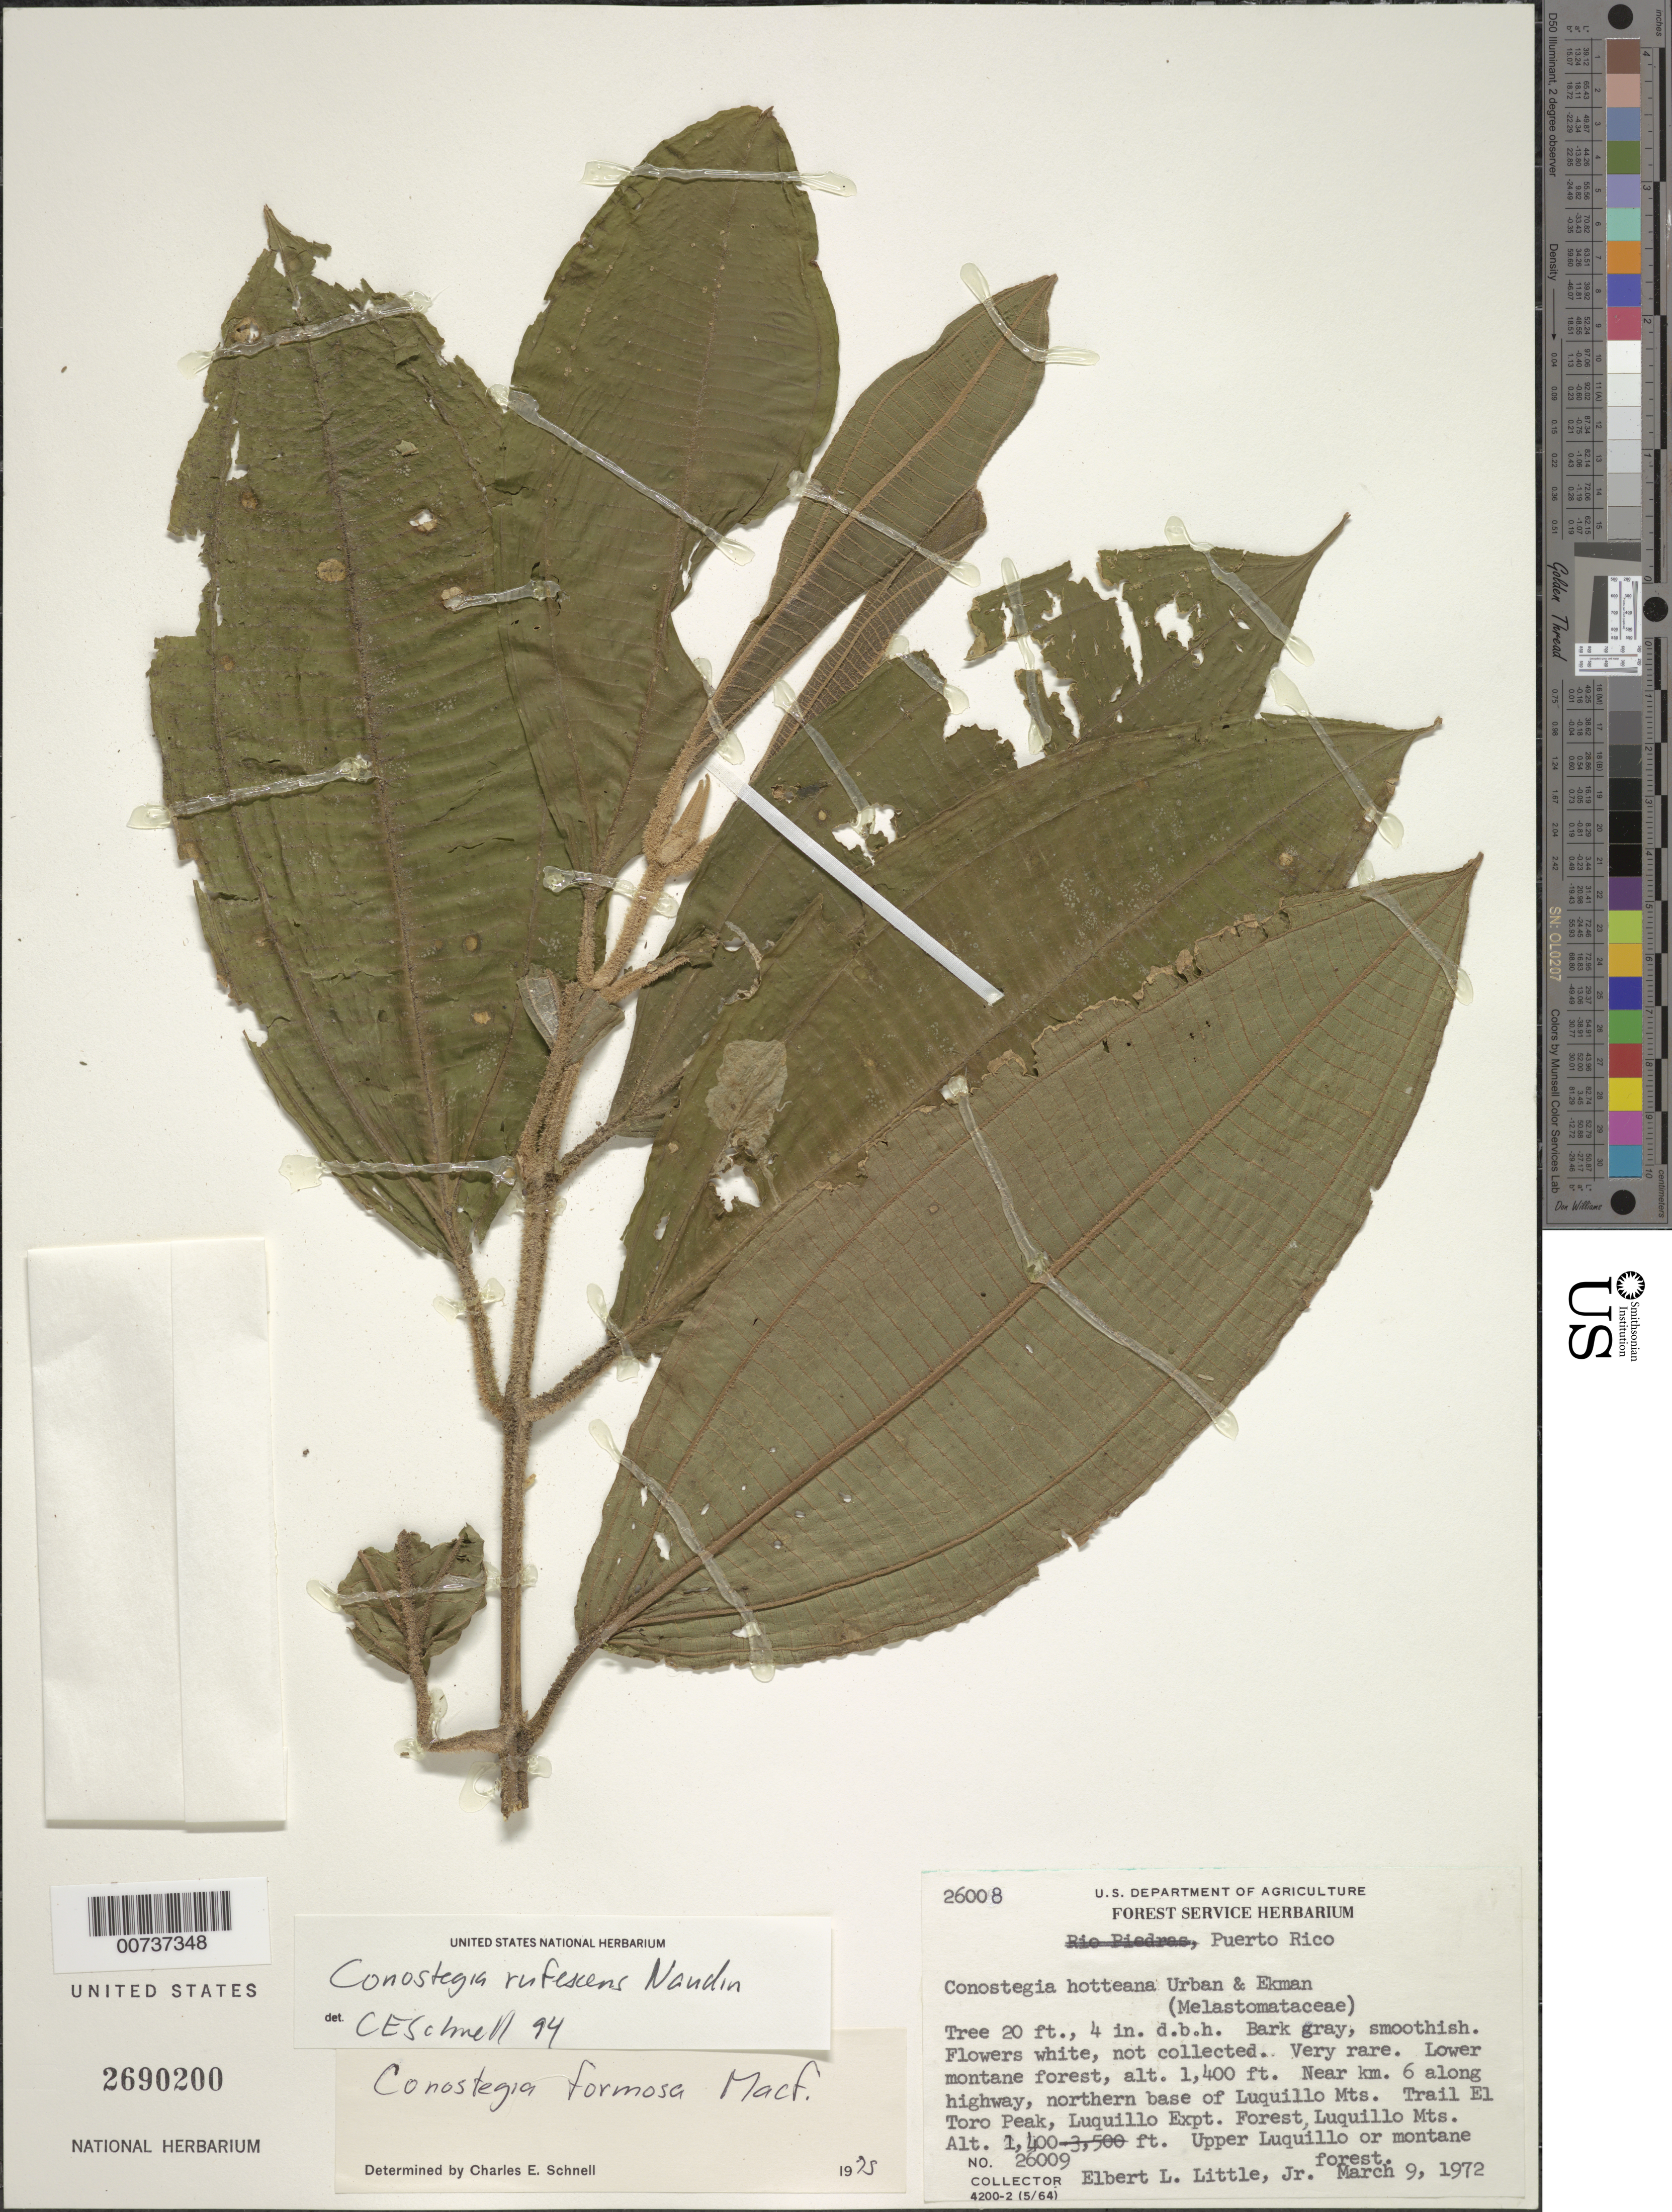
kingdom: Plantae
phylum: Tracheophyta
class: Magnoliopsida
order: Myrtales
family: Melastomataceae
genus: Conostegia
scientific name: Conostegia rufescens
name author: Naudin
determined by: Schnell, C. E.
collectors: E. L. Little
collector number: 26008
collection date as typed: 09 Mar 1972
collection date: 1972-03-09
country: Puerto Rico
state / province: Luquillo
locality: Near km 6 along highway, northern base of Luquillo Mountains trail El Toro Peak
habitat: Lower montane forest, upper Luquillo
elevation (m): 427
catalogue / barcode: US 2690200